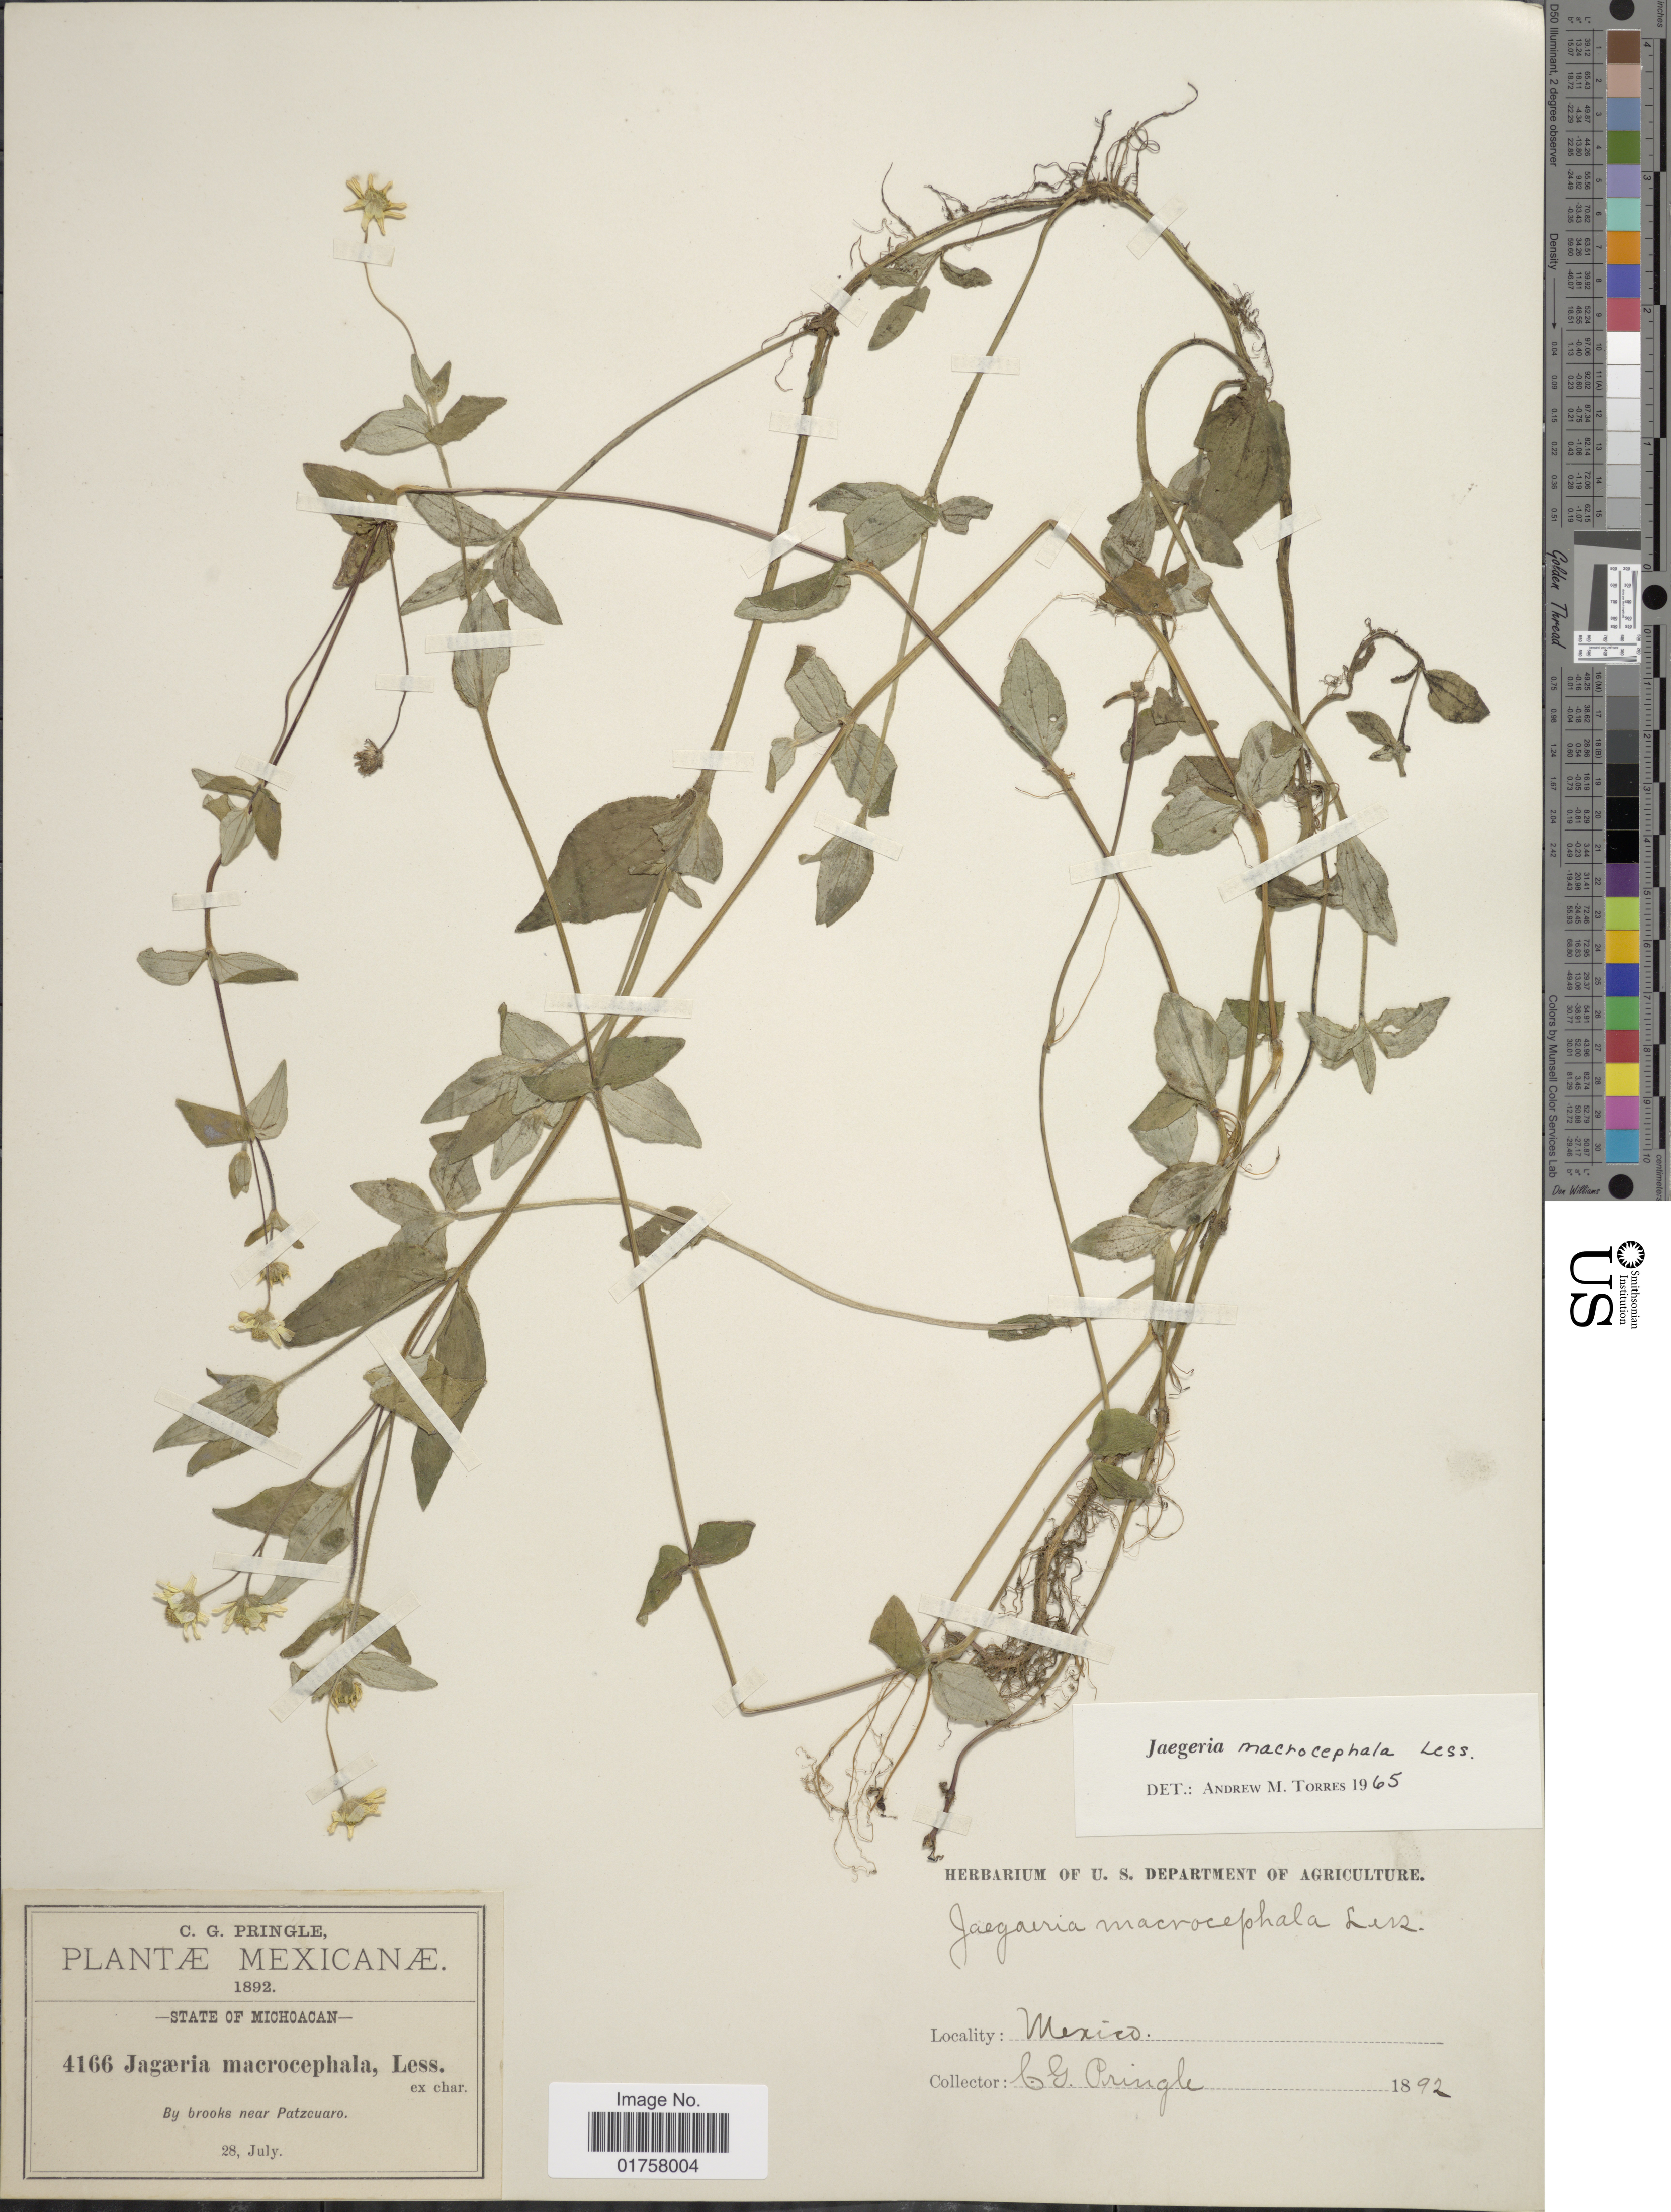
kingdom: Plantae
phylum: Tracheophyta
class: Magnoliopsida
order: Asterales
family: Asteraceae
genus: Jaegeria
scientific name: Jaegeria macrocephala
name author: Less.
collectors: C. G. Pringle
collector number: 4166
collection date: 1892-07-28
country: Mexico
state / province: Michoacán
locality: By brooks near Patzcuaro